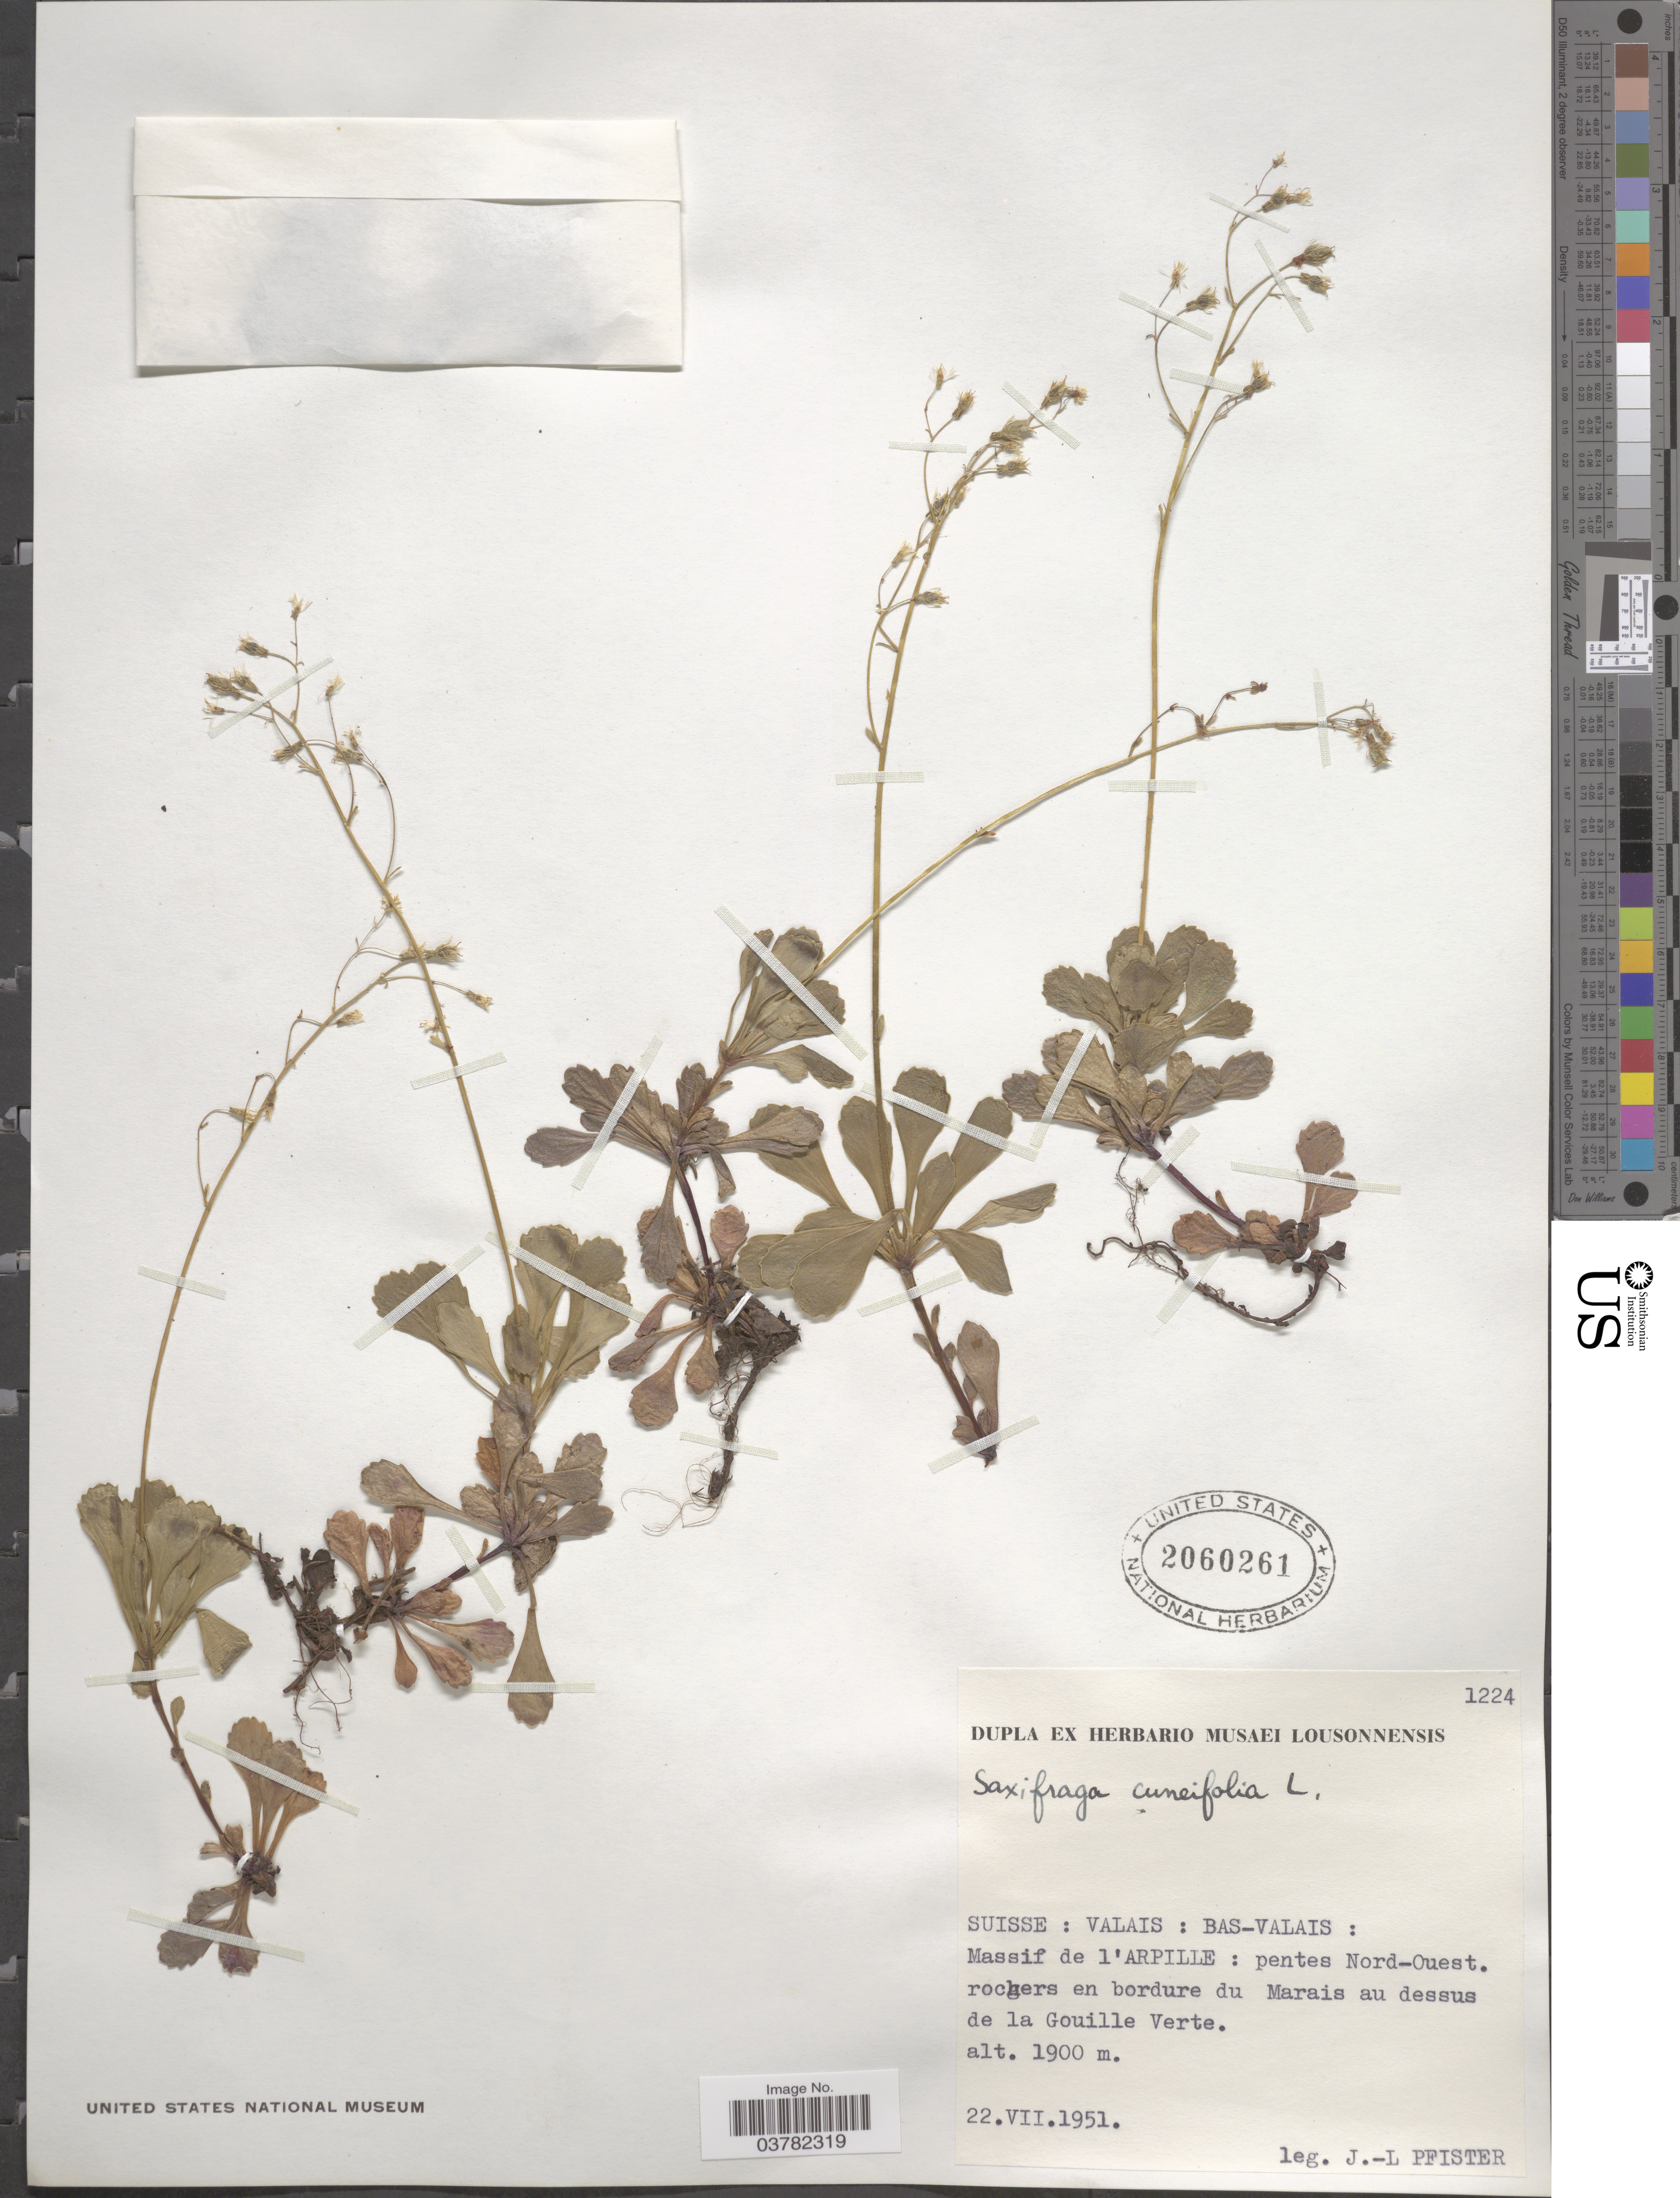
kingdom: Plantae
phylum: Tracheophyta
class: Magnoliopsida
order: Saxifragales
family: Saxifragaceae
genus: Saxifraga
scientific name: Saxifraga cuneifolia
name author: L.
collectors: J. Pfister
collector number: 1224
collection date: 1951-07-22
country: Switzerland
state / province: Valais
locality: Suisse: Valais: Bas-Valais: Massif de l'Arpille: pentes Nord-Ouest. rochers en bordure du Marais au dessus de la Gouille Verte.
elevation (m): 1900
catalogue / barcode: US 2060261